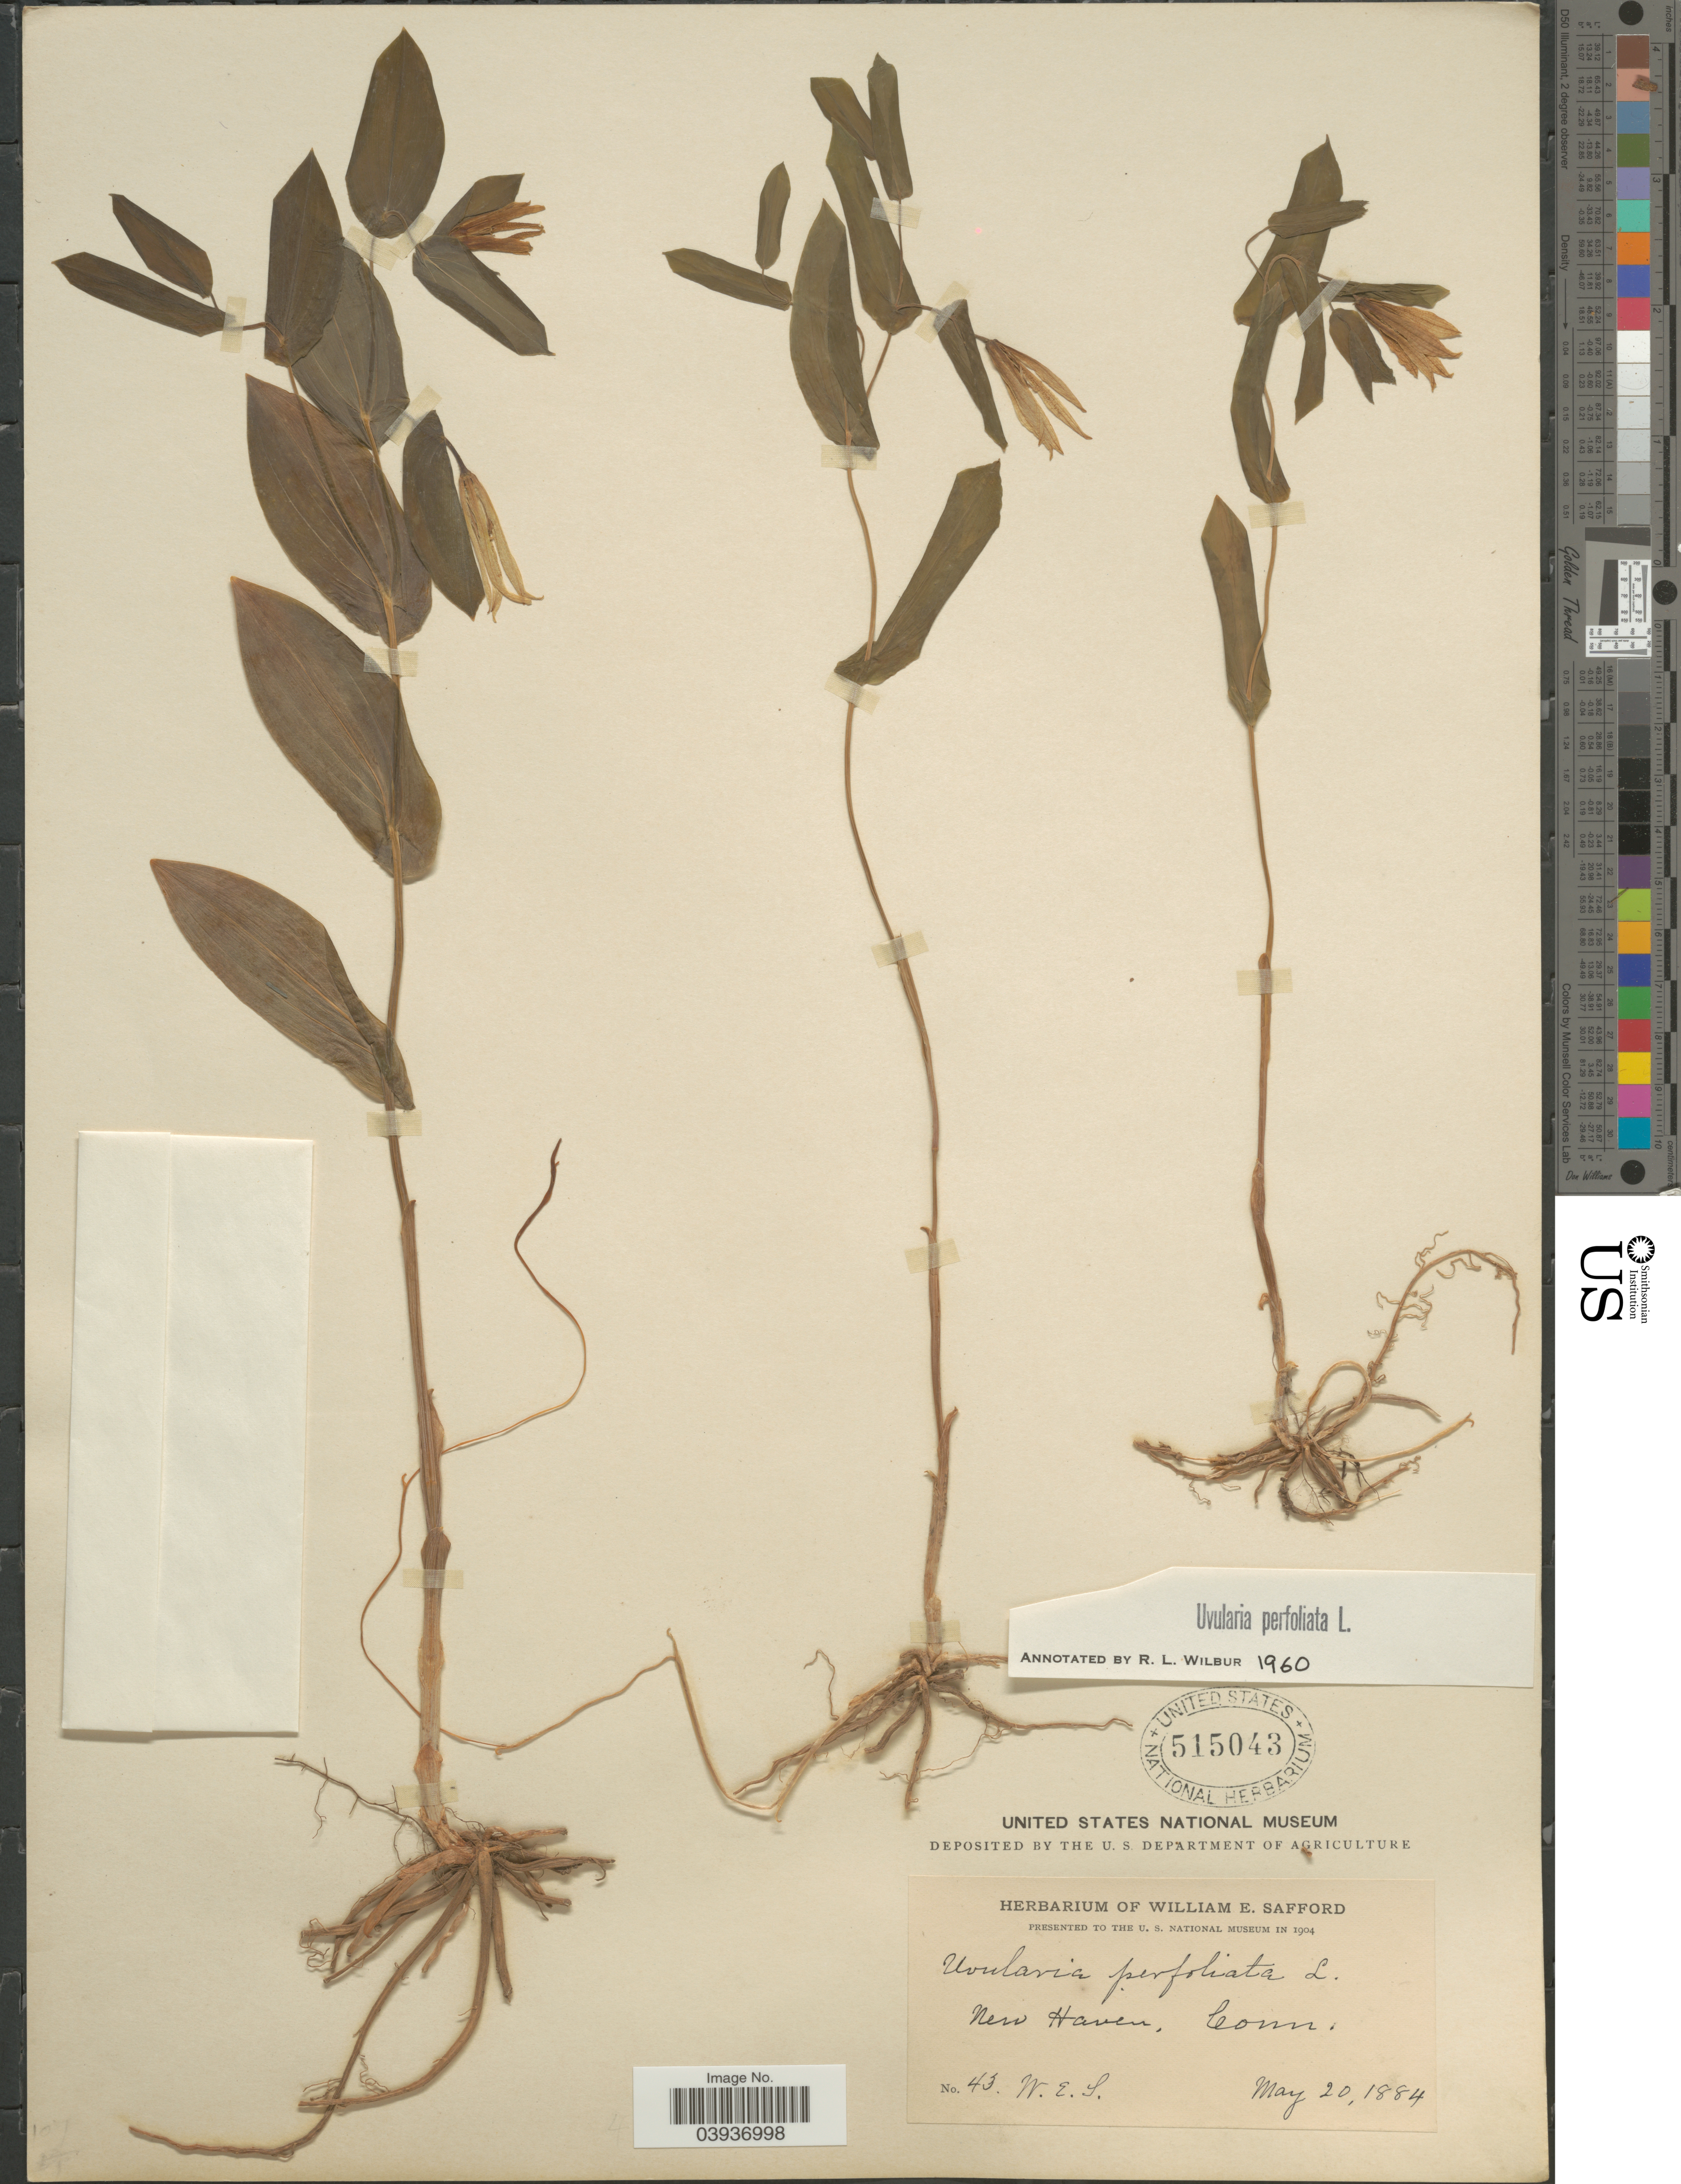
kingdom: Plantae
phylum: Tracheophyta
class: Liliopsida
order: Liliales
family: Colchicaceae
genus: Uvularia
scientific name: Uvularia perfoliata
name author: L.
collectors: W. E. Safford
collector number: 43*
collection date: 1884-05-20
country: United States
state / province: Connecticut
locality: New Haven.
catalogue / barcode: US 515043